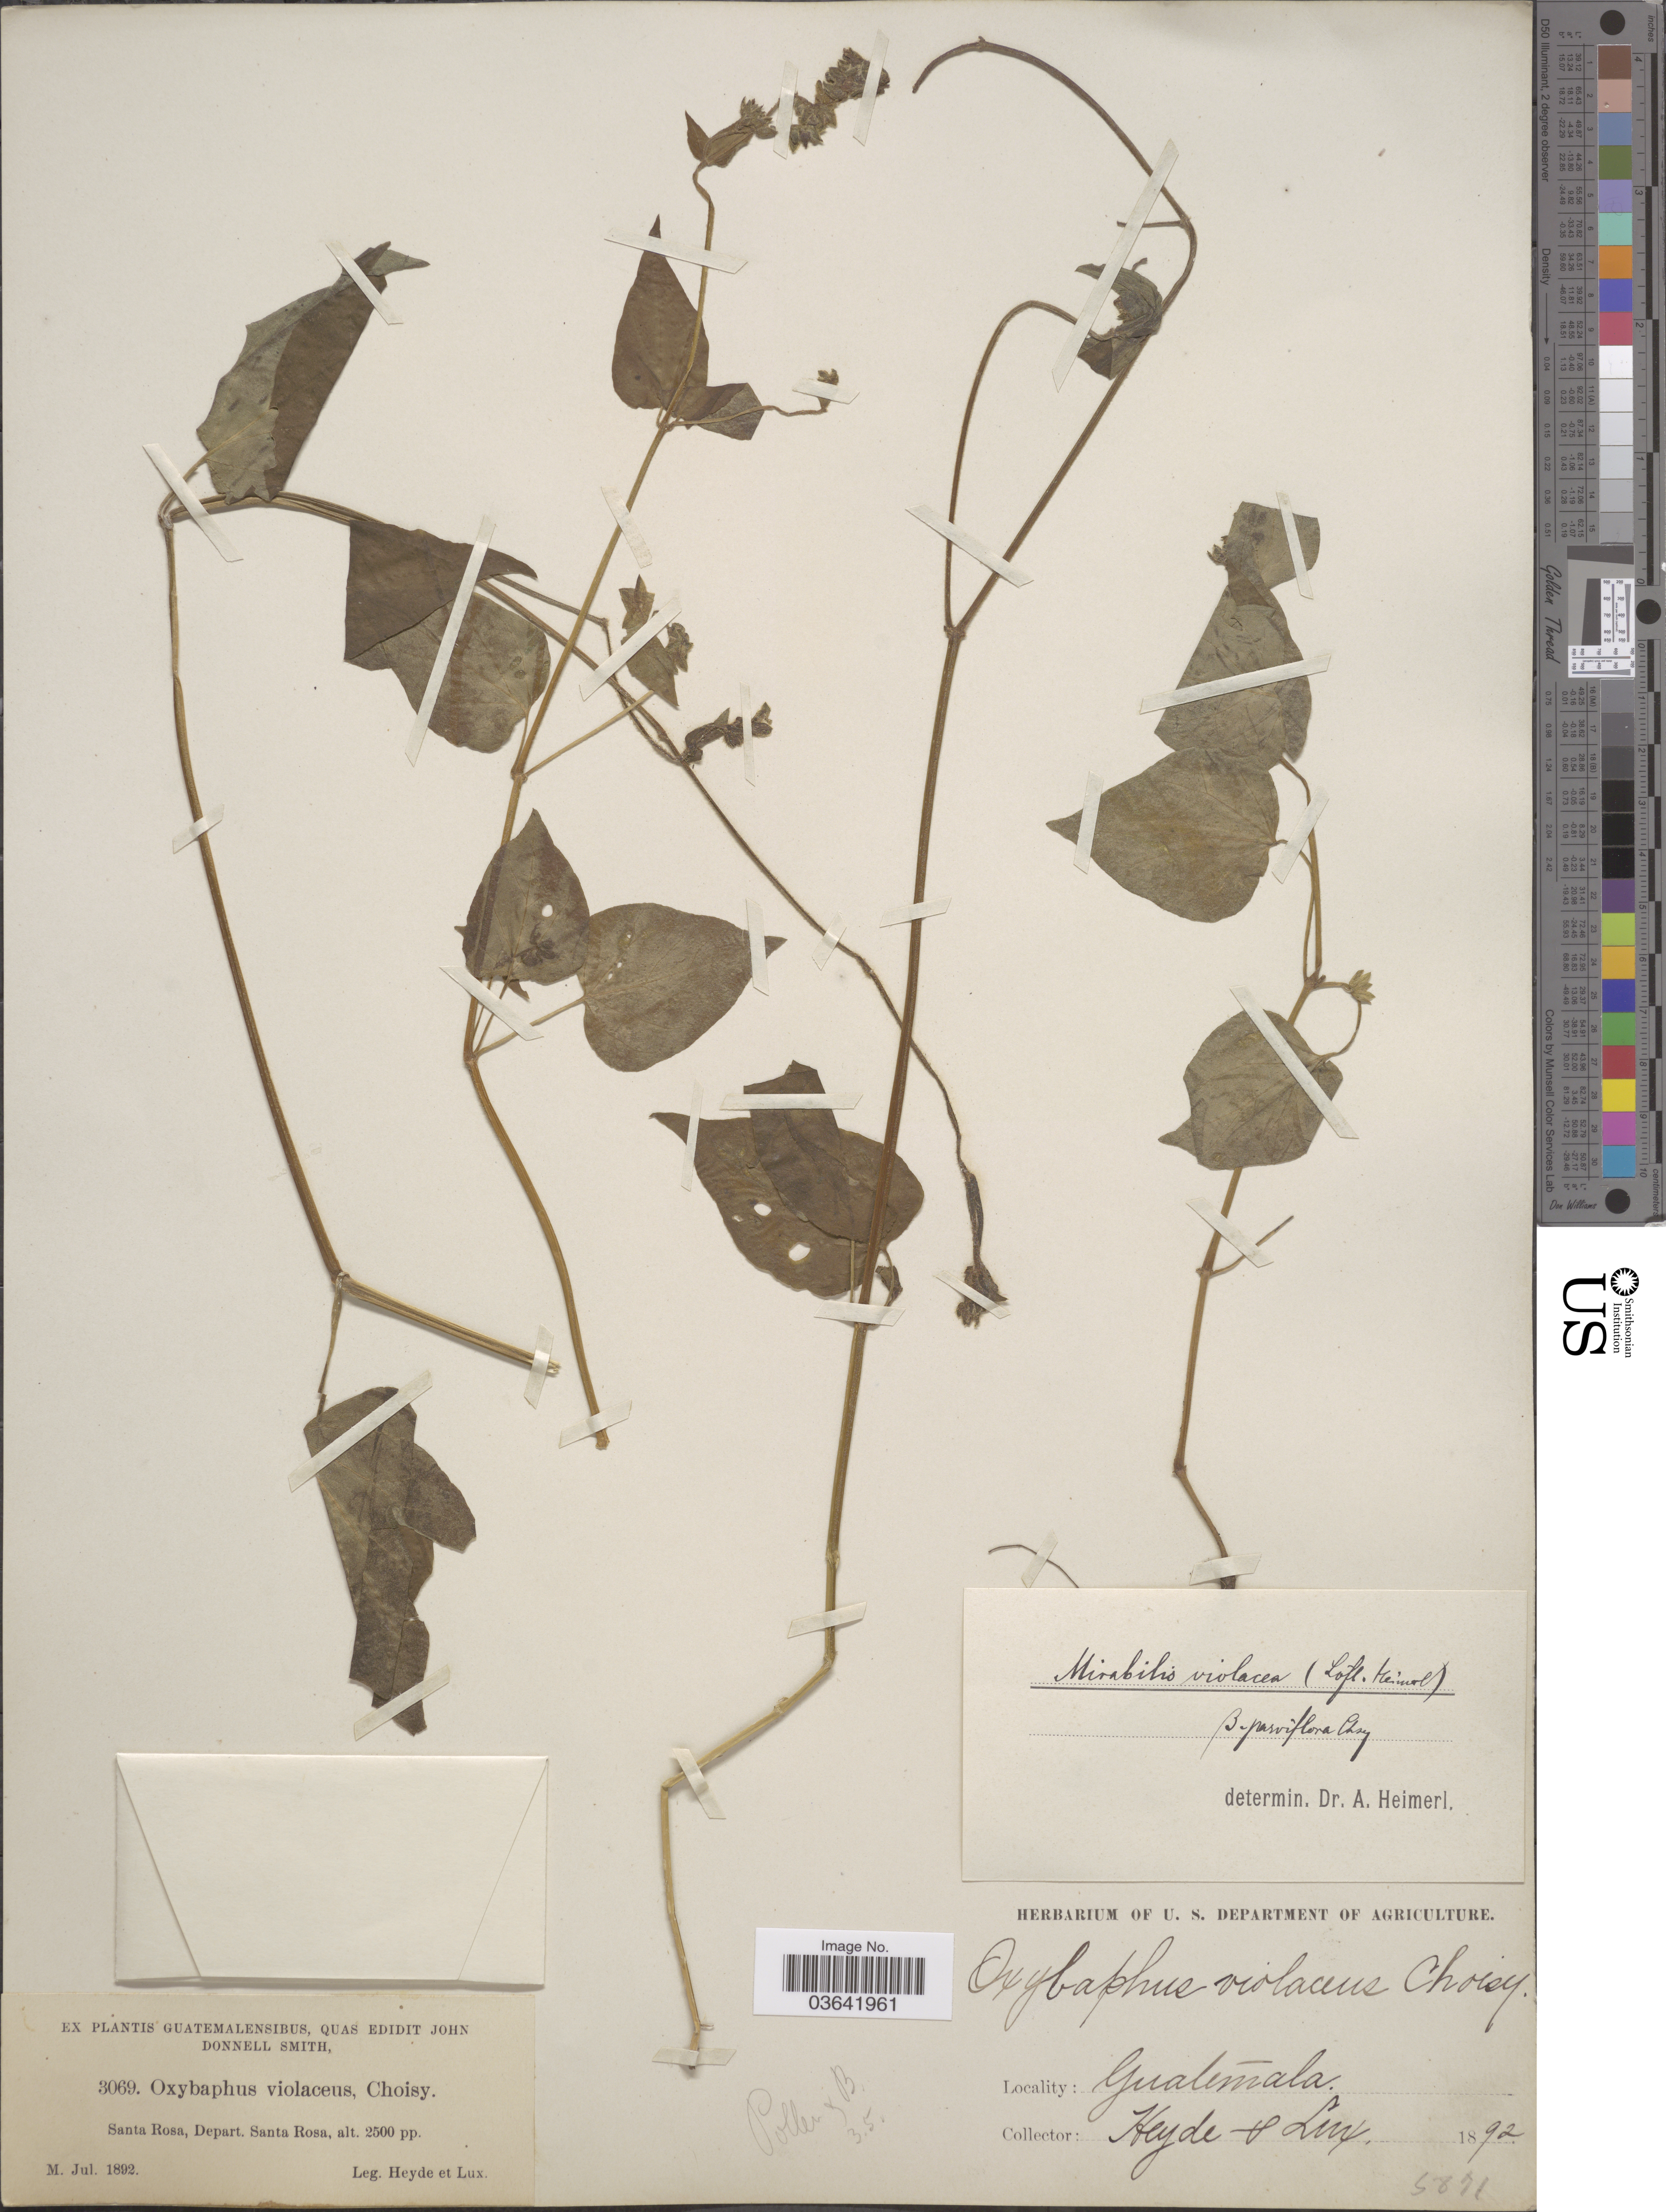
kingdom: Plantae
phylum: Tracheophyta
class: Magnoliopsida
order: Caryophyllales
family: Nyctaginaceae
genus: Mirabilis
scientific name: Mirabilis violacea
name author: (L.) Heimerl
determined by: Strong, Mark T., (BOT), Smithsonian Institution - National Museum of Natural History (UNITED STATES)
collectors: Heyde & Lux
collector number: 3069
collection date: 1892-07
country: Guatemala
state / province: Santa Rosa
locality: Depart. Santa Rosa.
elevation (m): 762